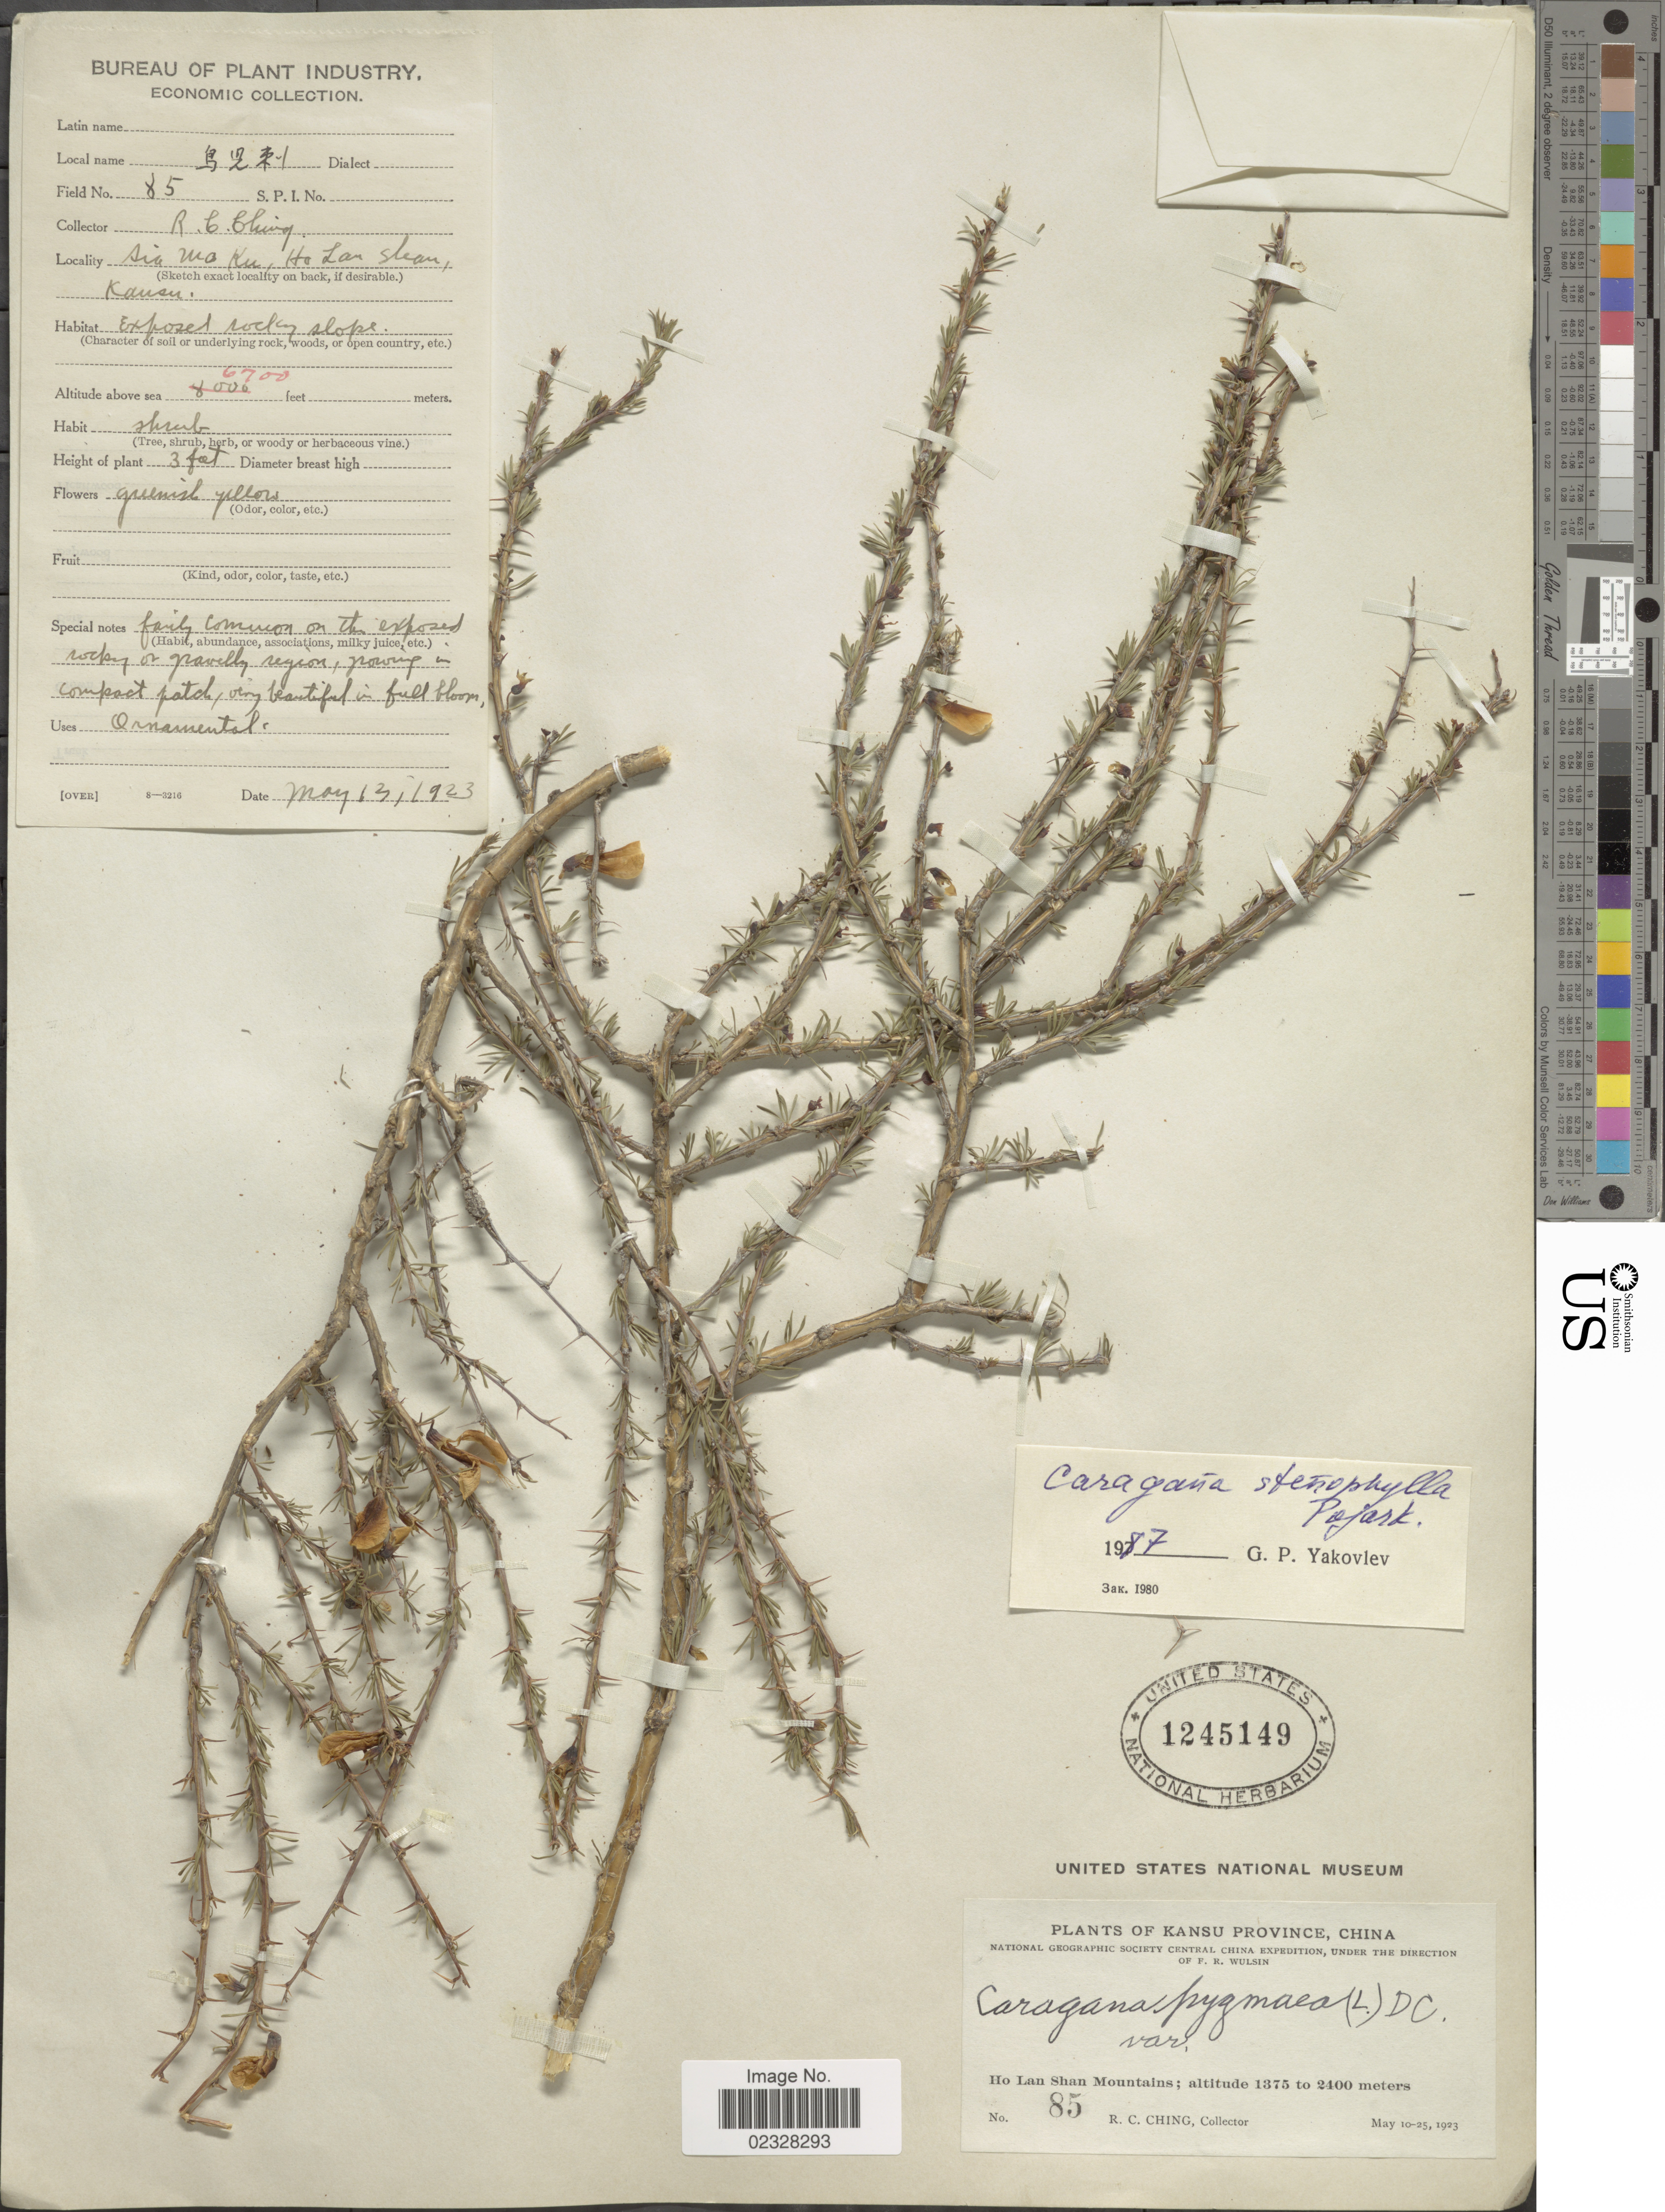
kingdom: Plantae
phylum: Tracheophyta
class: Magnoliopsida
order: Fabales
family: Fabaceae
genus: Caragana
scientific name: Caragana stenophylla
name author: Pojark.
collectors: R. C. Ching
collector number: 85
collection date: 1923-05-13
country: China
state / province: Gansu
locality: Kansu Province, Ho Lan Shan Mountains, Sia Mo Ku, exposed rocky slope.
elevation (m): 2042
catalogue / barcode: US 1245149